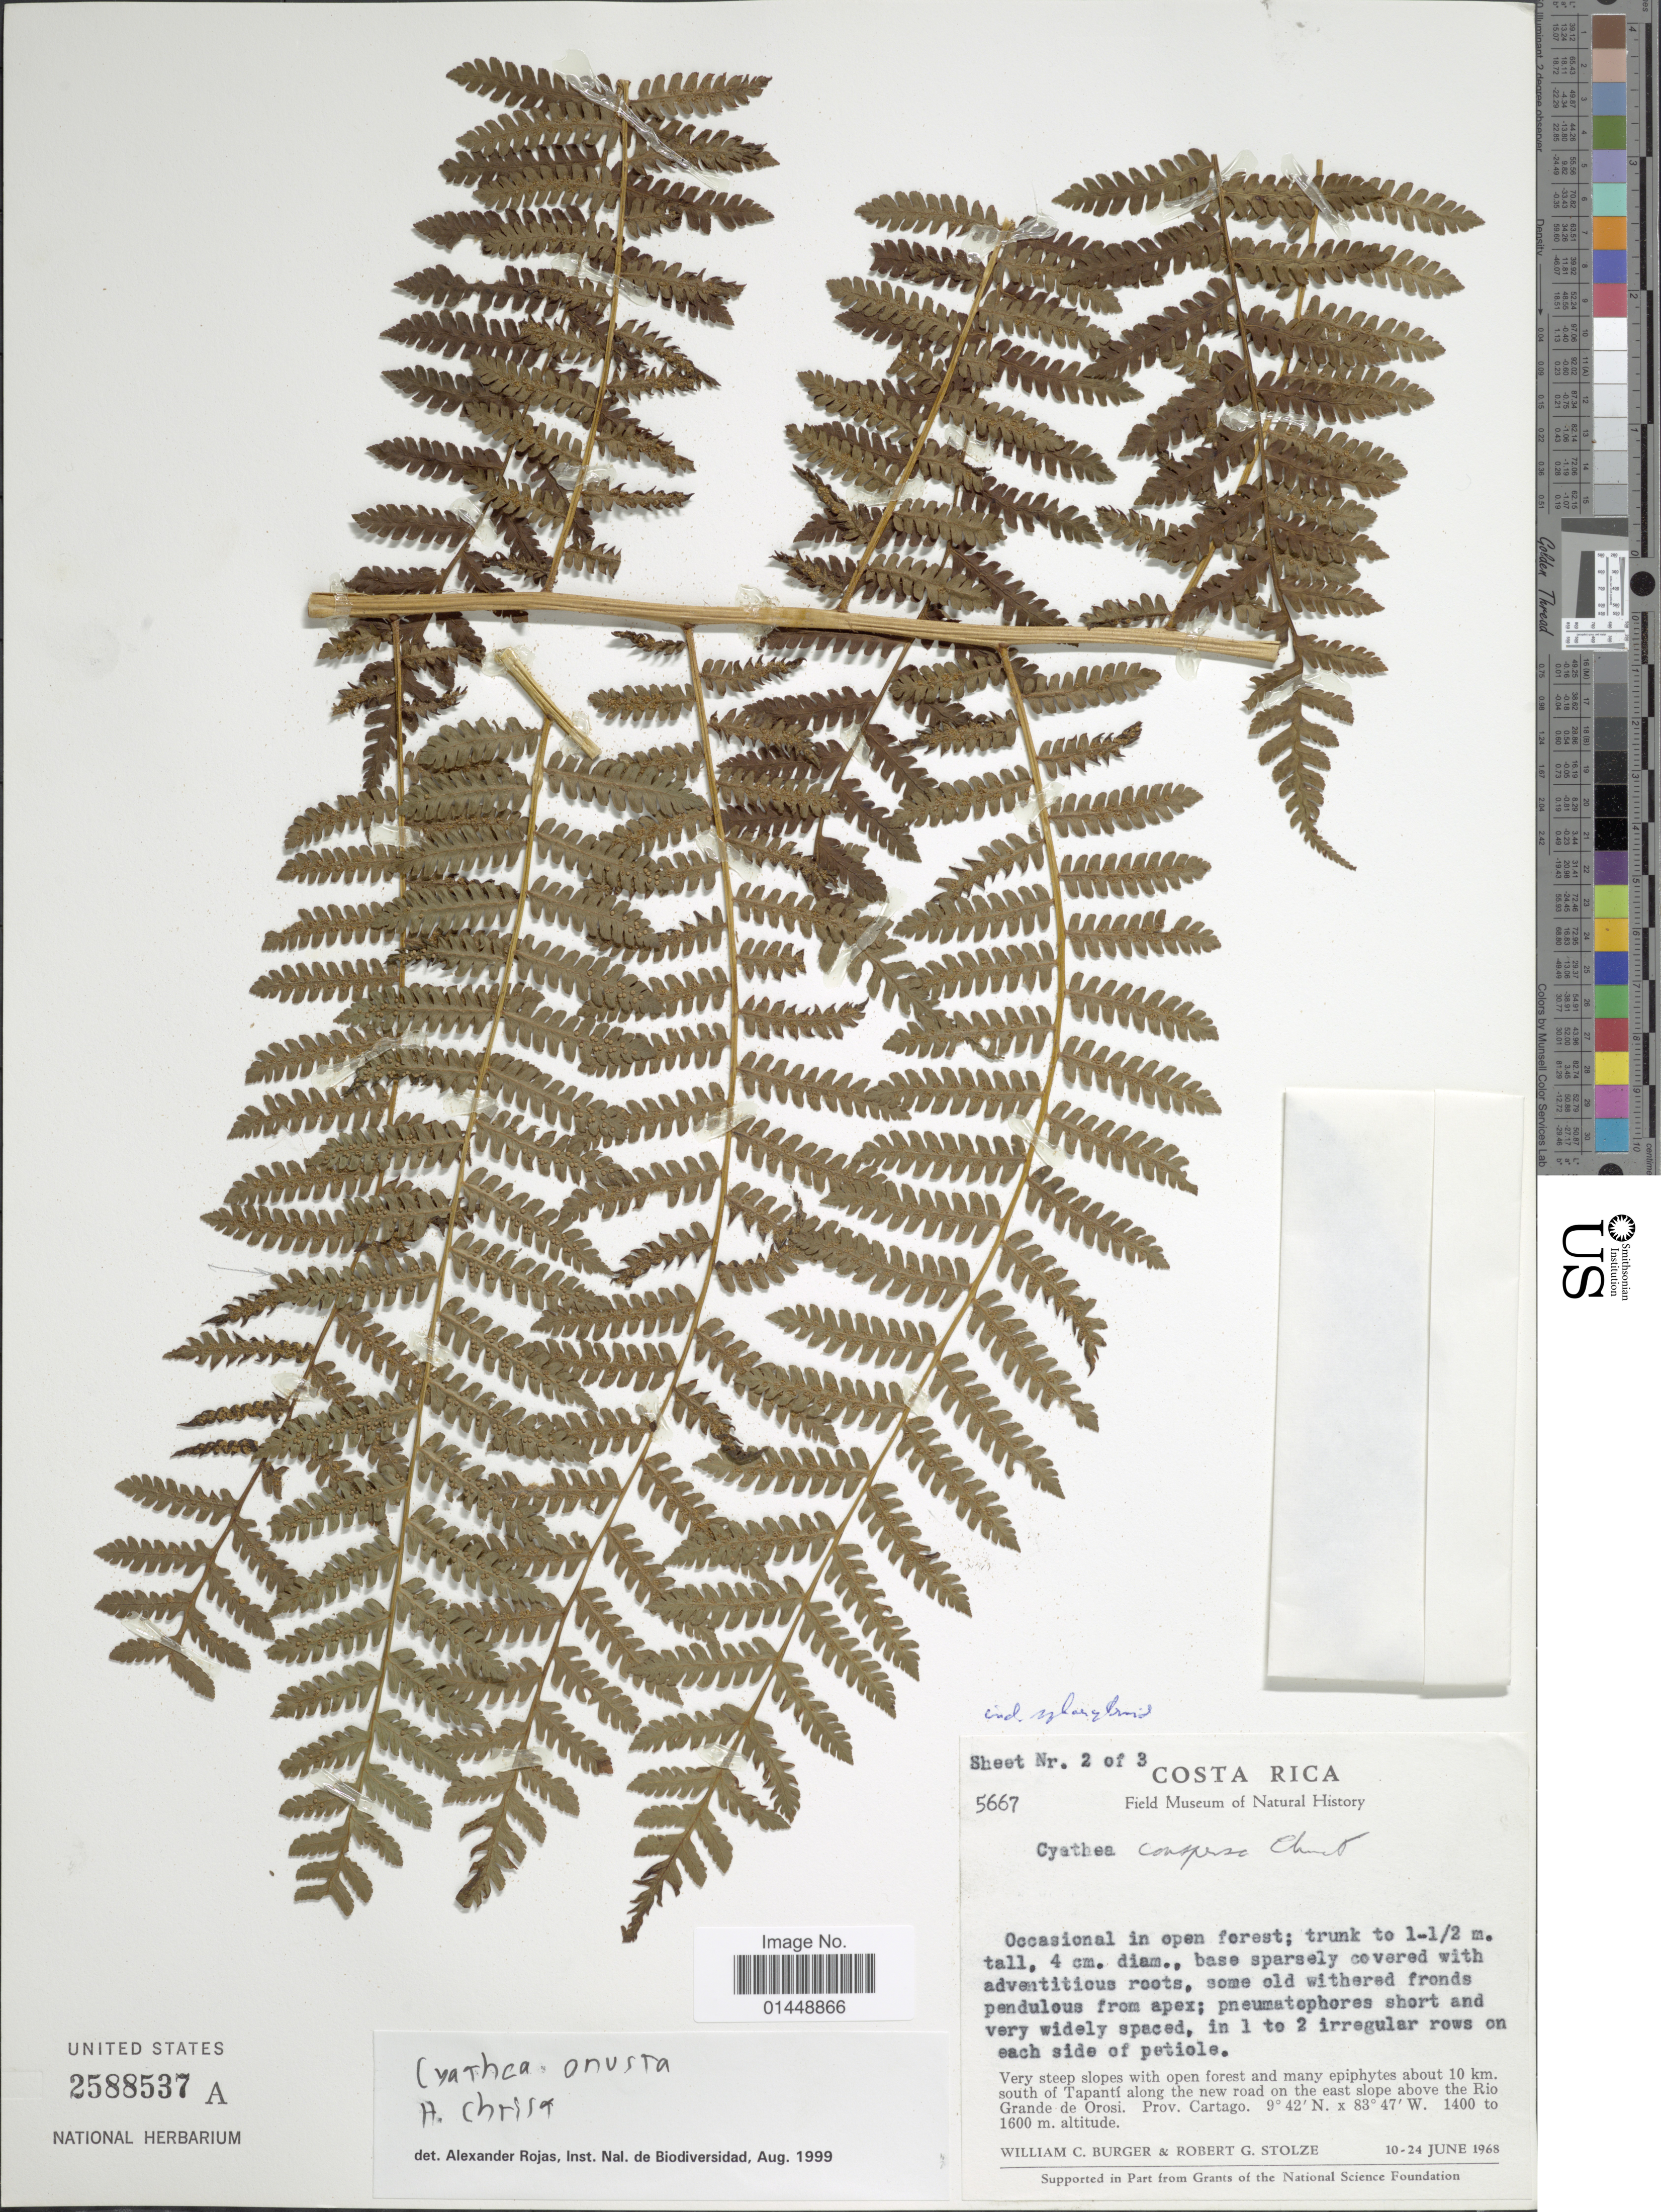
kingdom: Plantae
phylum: Tracheophyta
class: Polypodiopsida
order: Cyatheales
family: Cyatheaceae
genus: Cyathea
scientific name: Cyathea fulva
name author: (M. Martens & Galeotti) Fée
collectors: W. Burger & R. G. Stolze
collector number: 5667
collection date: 1968-06-10/1968-06-24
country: Costa Rica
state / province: Cartago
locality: Very steep slopes with open forest and many epiphytes about 10 km. south of Tapantí along the new road on the east slope above the Rio Grande de Orosi. Prov. Cartago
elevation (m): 1400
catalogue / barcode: US 2588537A